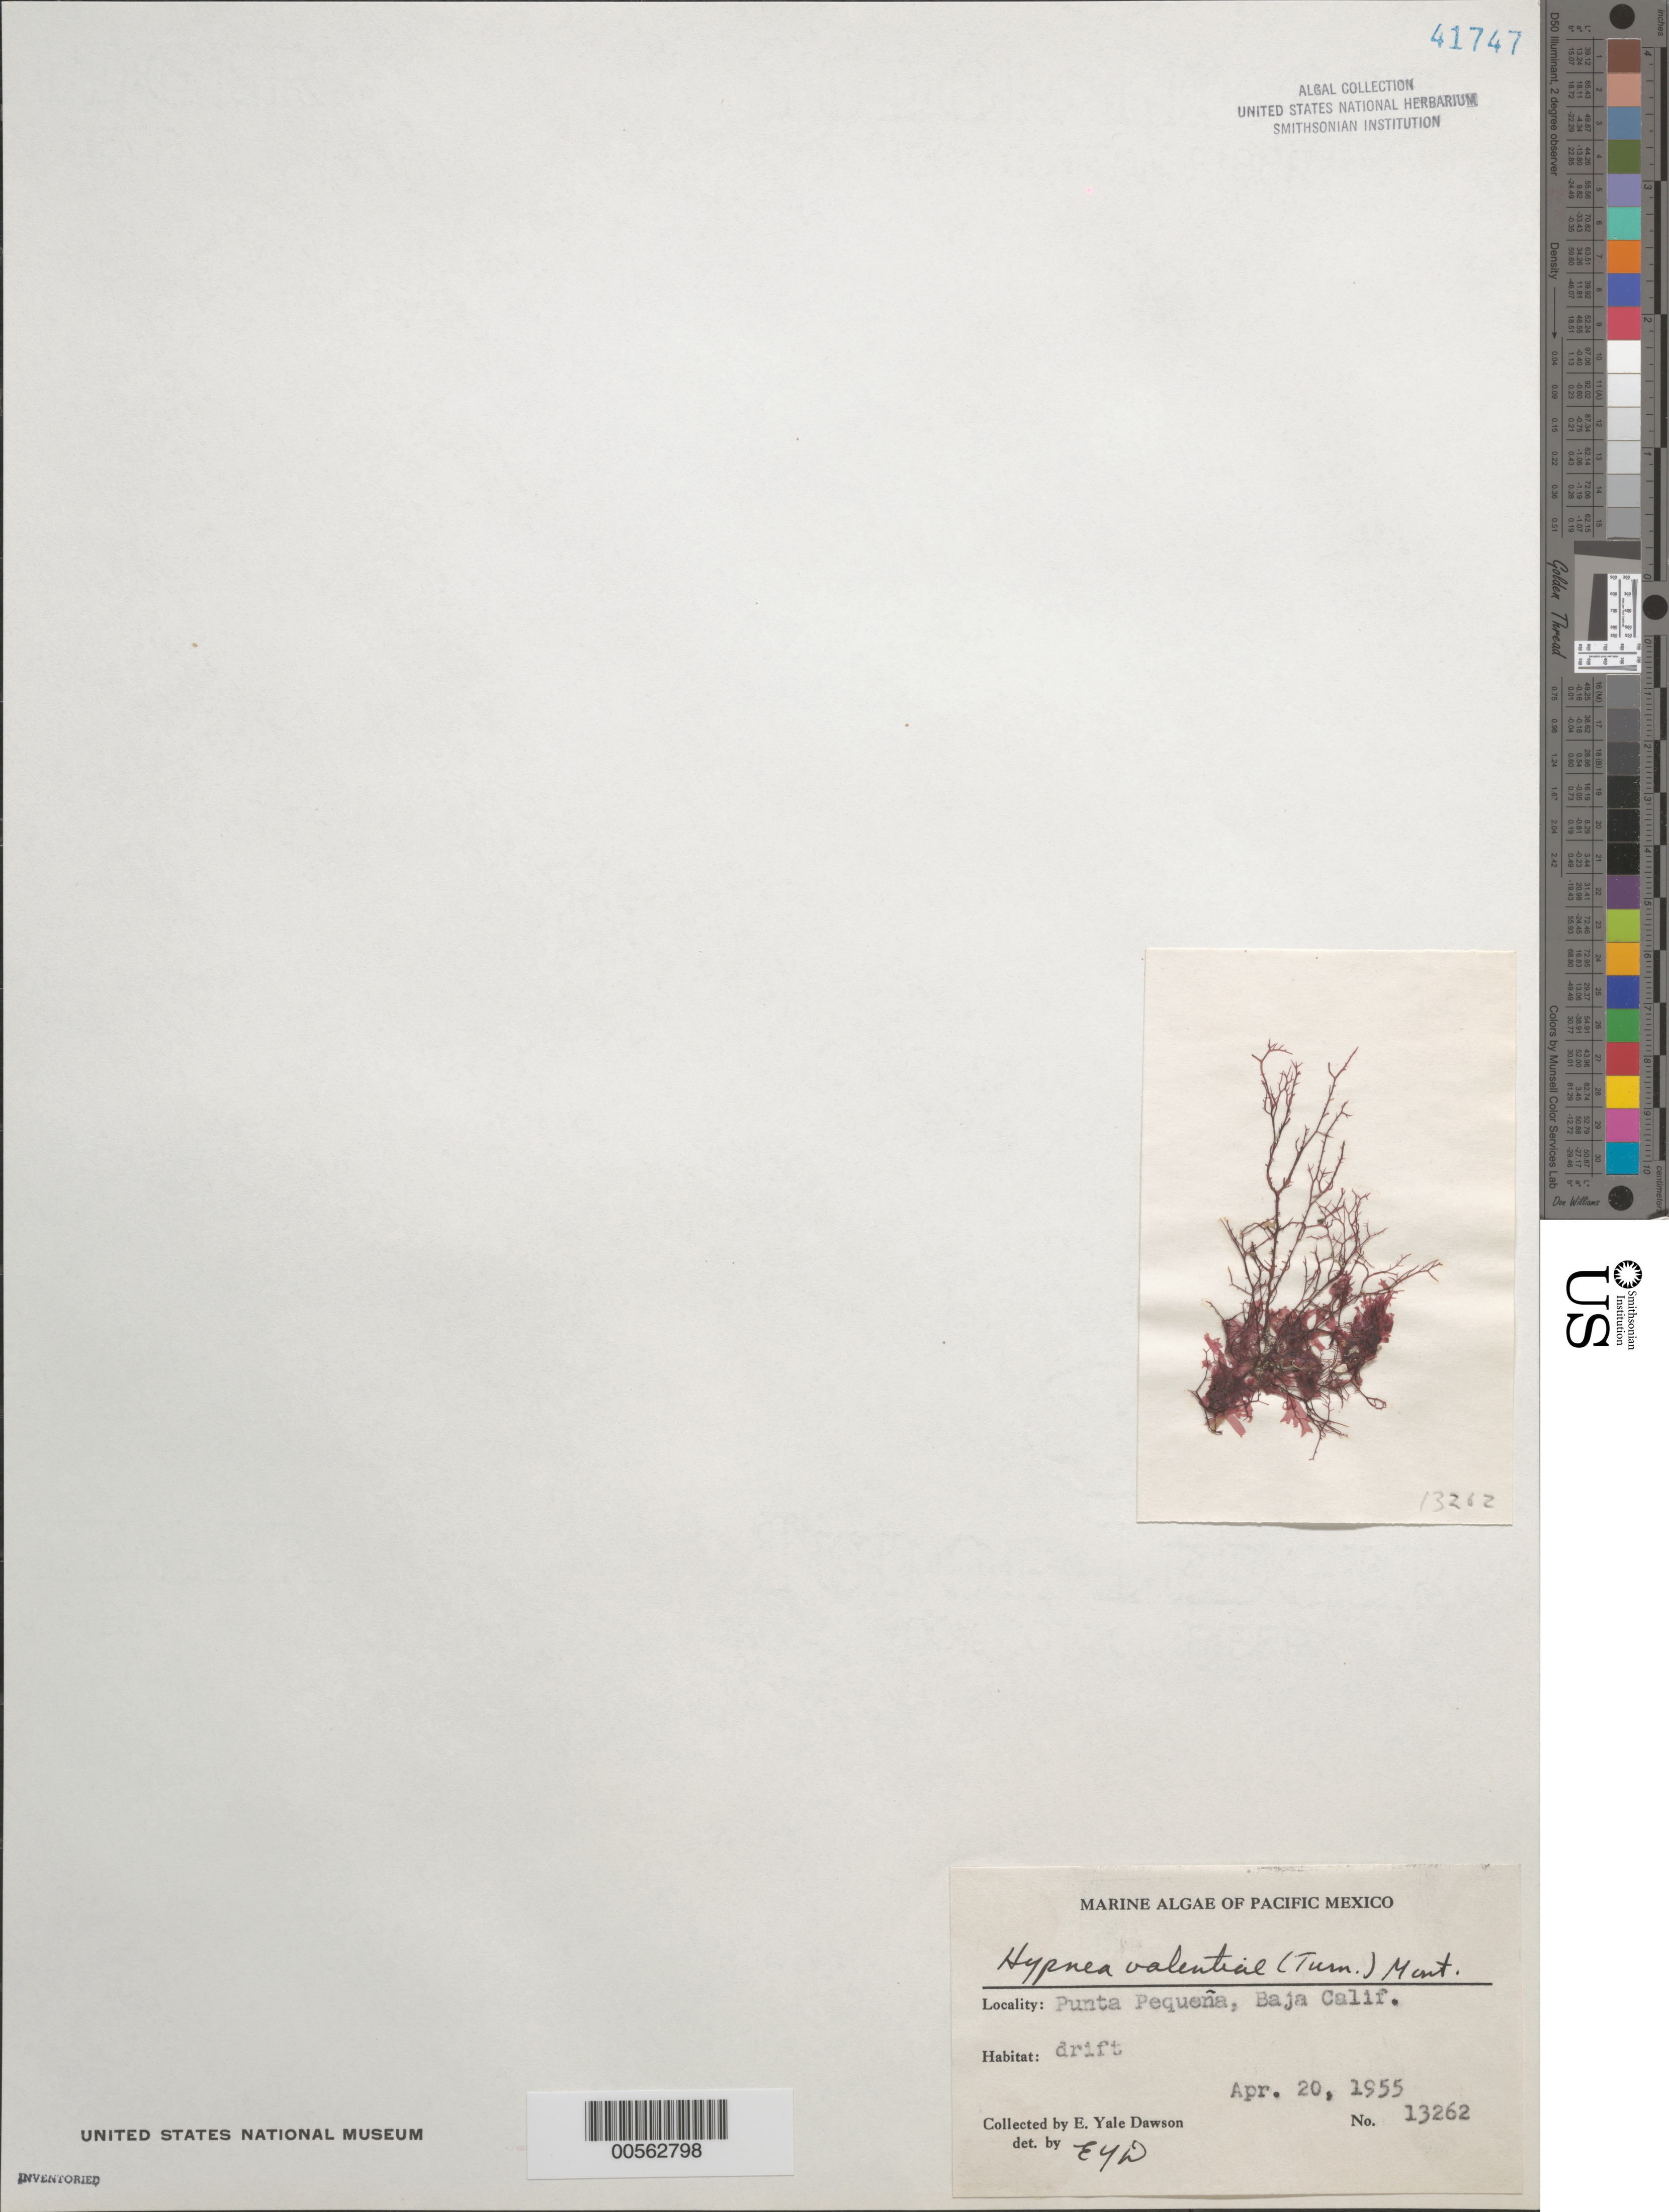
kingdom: Plantae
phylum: Rhodophyta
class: Florideophyceae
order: Gigartinales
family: Cystocloniaceae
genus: Hypnea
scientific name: Hypnea valentiae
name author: (Turner) Mont.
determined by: Dawson, E. Y.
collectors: E. Y. Dawson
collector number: EYD 13262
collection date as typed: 20 Apr 1955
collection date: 1955-04-20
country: Mexico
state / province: Baja California Sur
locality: Punta Pequena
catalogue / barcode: US 41747